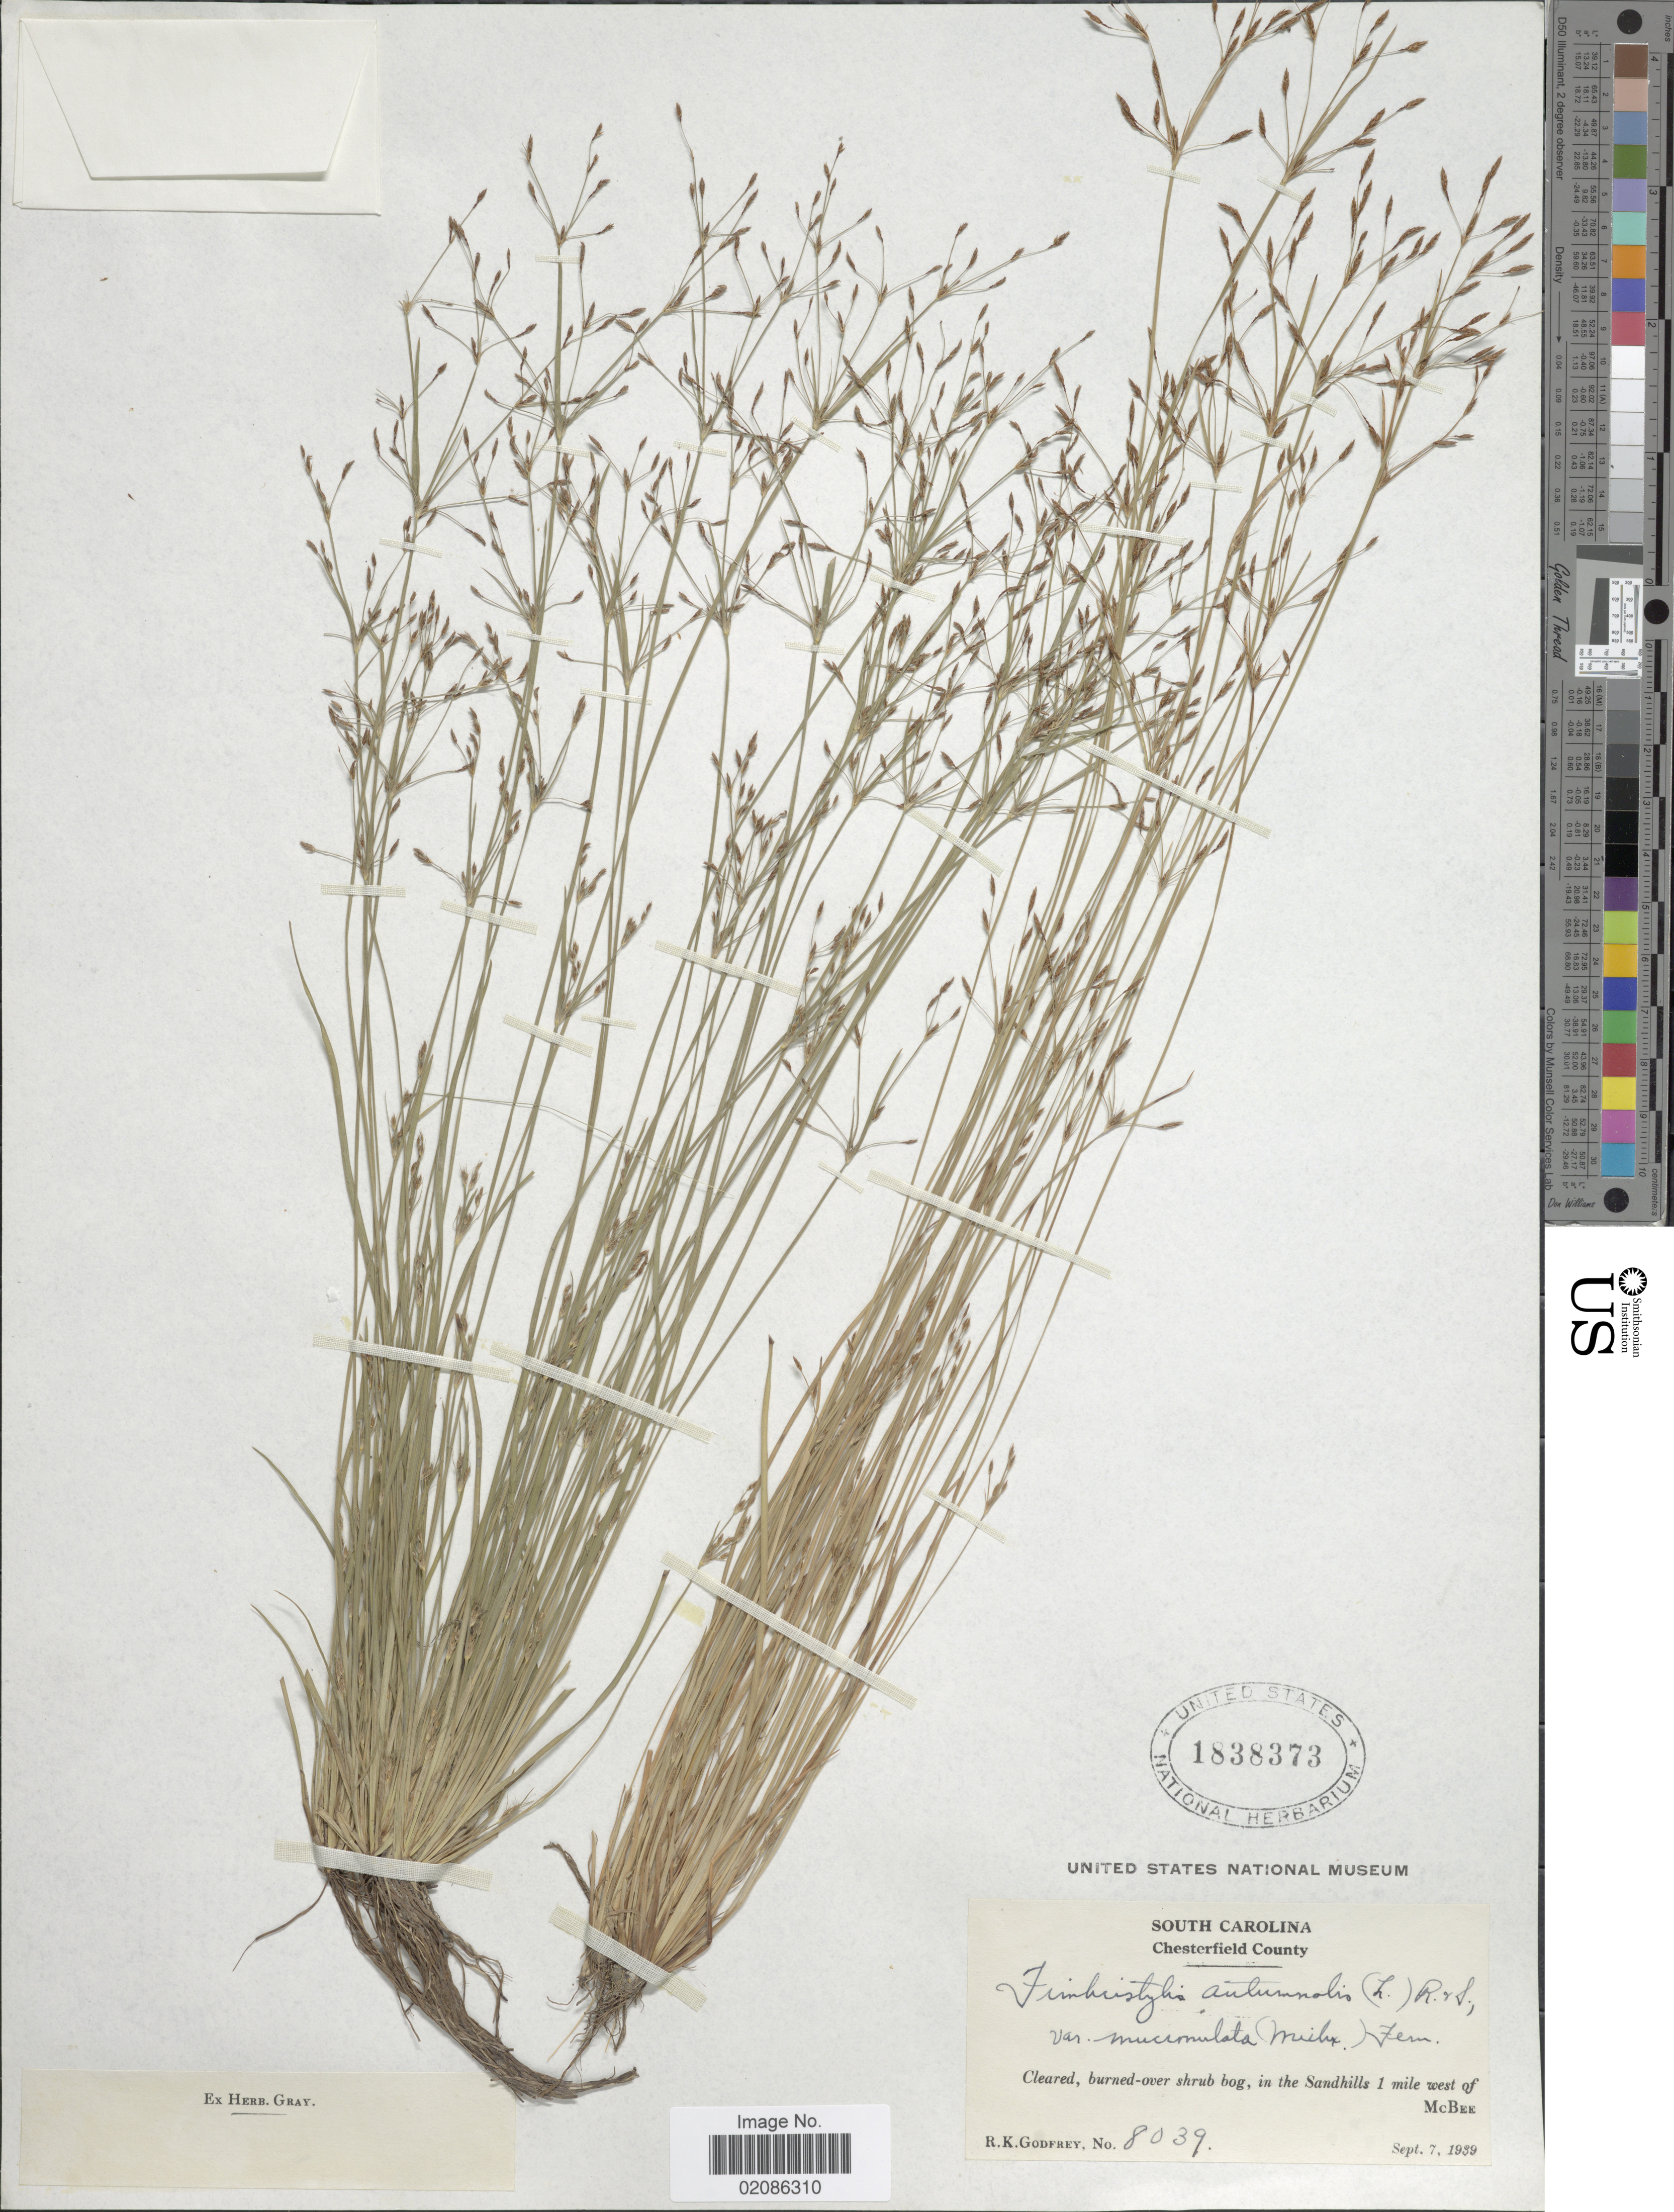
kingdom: Plantae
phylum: Tracheophyta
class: Liliopsida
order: Poales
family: Cyperaceae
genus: Fimbristylis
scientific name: Fimbristylis autumnalis (L.) Roem. & Schult.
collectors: R. K. Godfrey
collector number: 8039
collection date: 1939-09-07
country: United States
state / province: South Carolina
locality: Chesterfield County, Cleared, burned-over shrub bog, in the Sandhills 1 mile west of McBee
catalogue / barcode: US 1838373